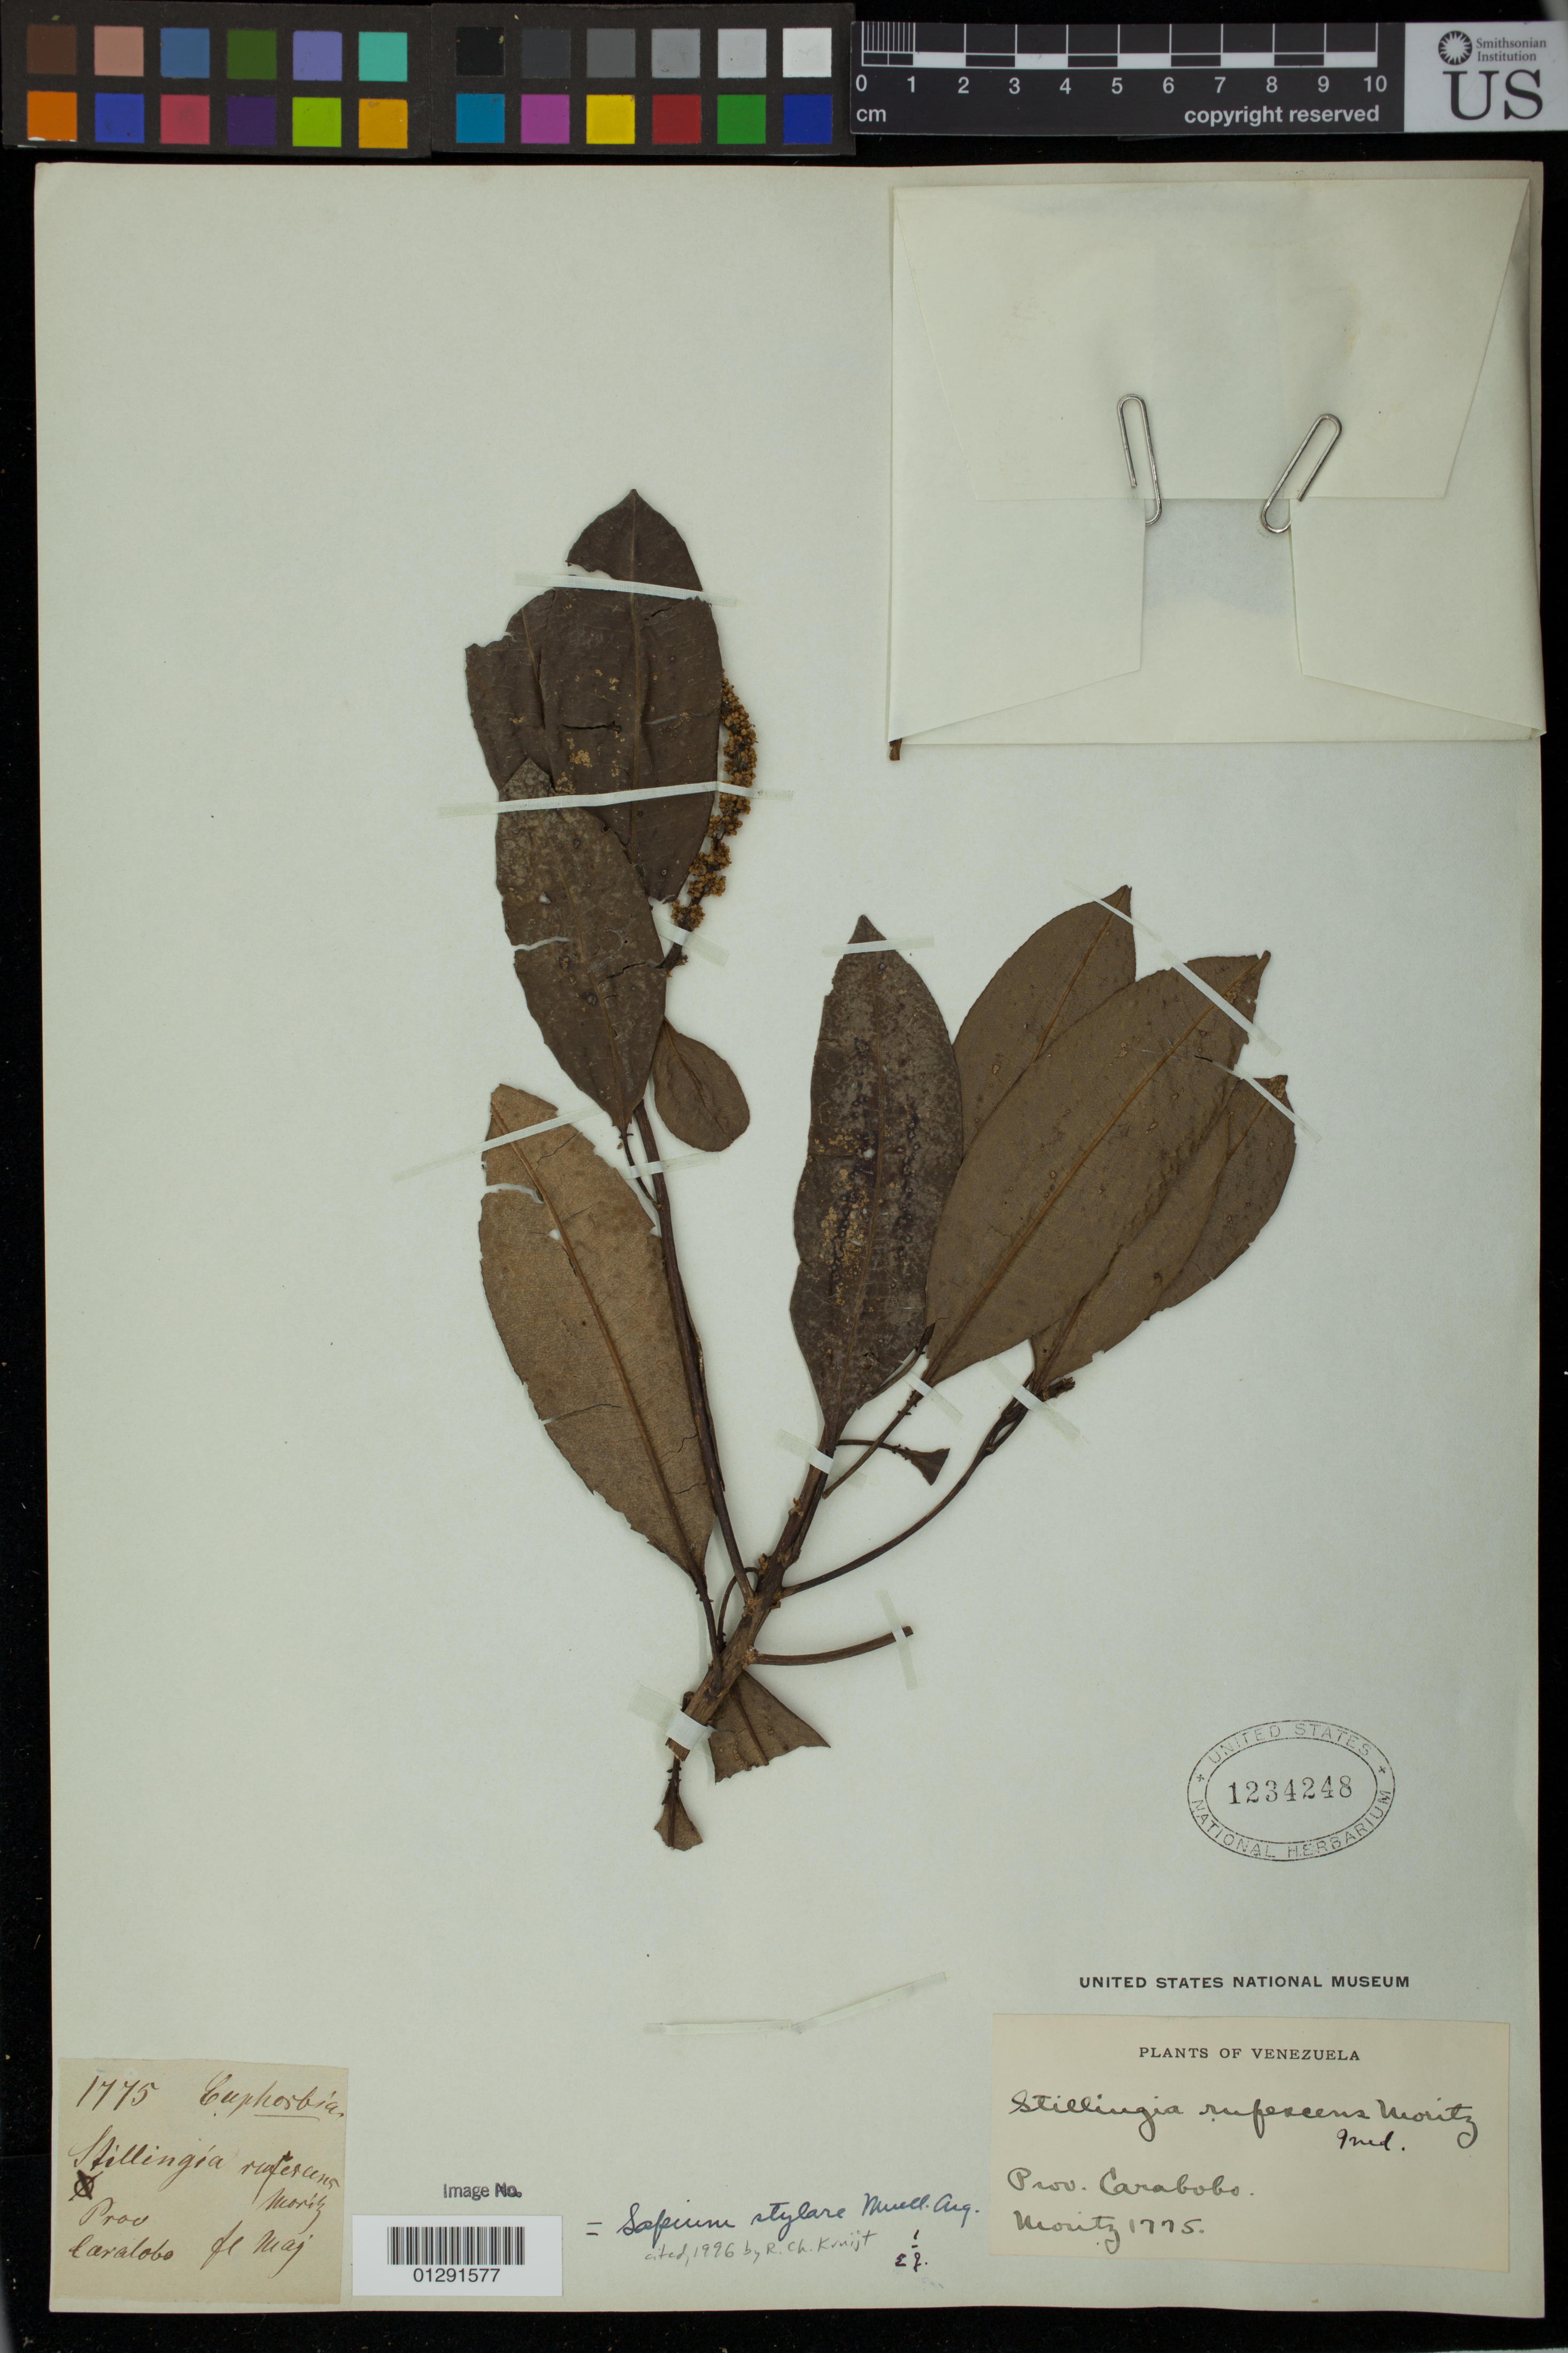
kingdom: Plantae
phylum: Tracheophyta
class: Magnoliopsida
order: Malpighiales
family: Euphorbiaceae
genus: Sapium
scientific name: Sapium stylare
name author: Müll. Arg.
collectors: Moritz, --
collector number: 1775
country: Venezuela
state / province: Carabobo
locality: Prov. Carabobo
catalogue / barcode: US 1234248